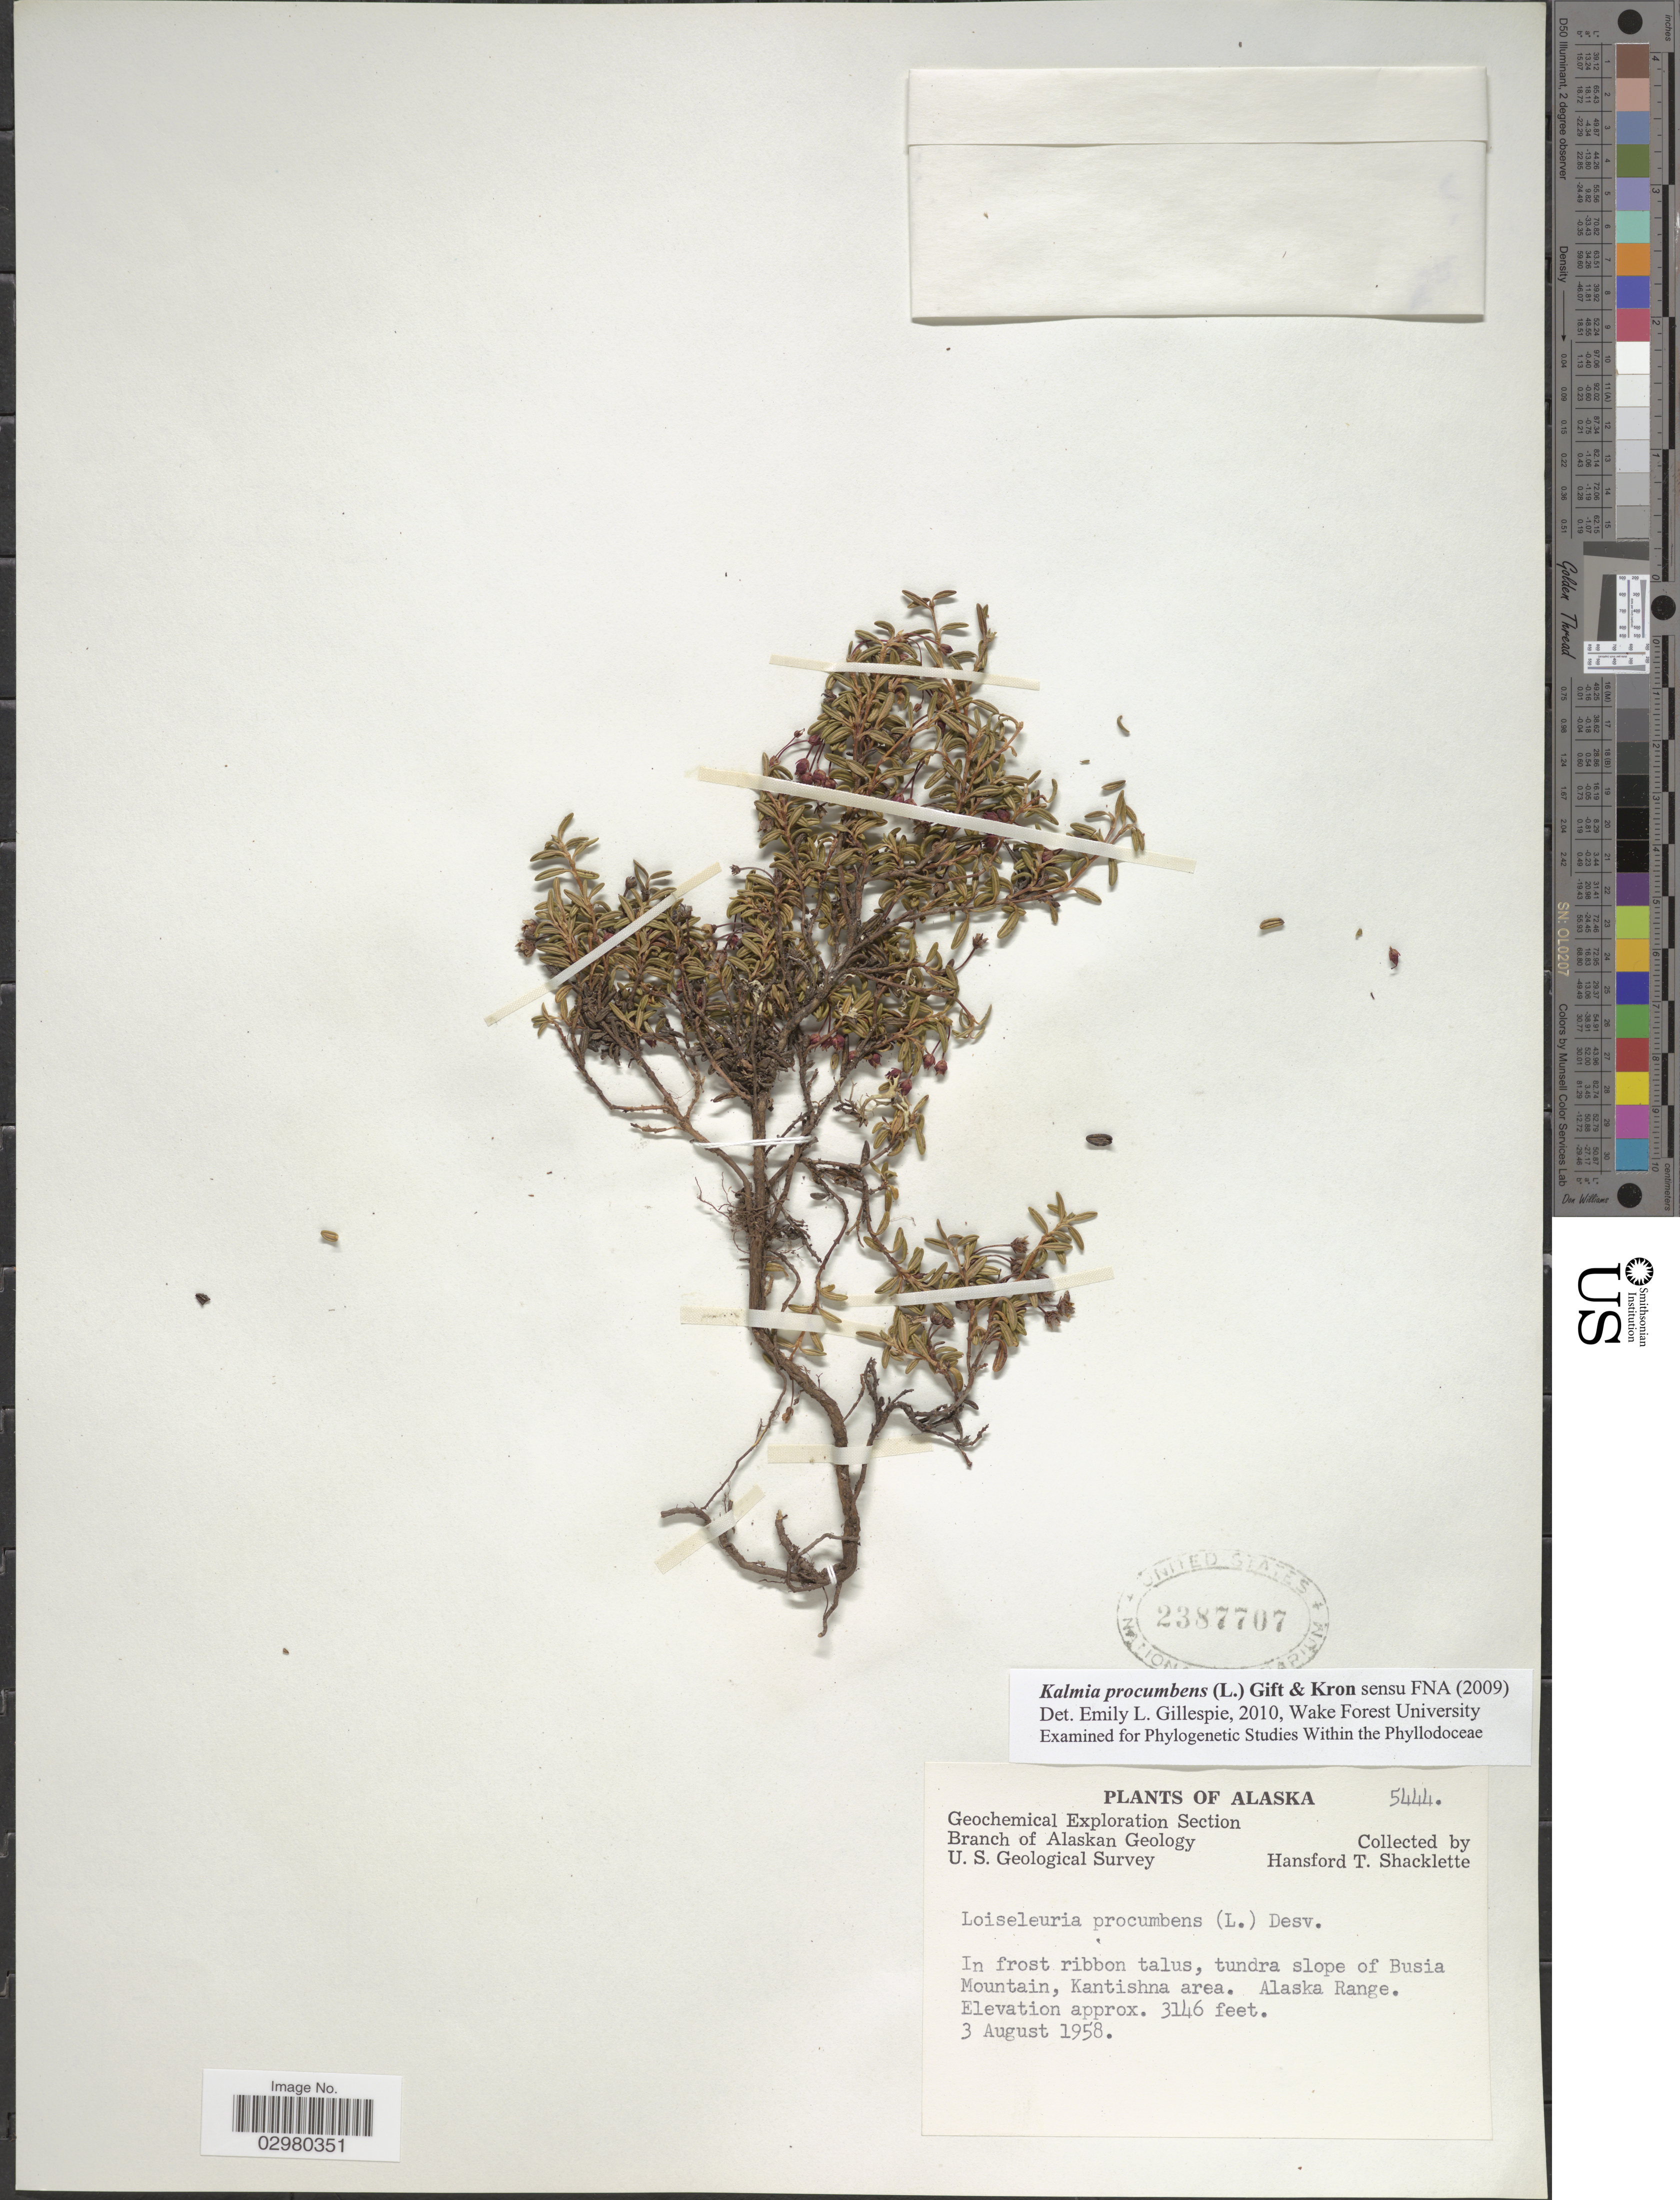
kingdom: Plantae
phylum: Tracheophyta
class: Magnoliopsida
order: Ericales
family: Ericaceae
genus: Loiseleuria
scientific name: Loiseleuria procumbens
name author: (L.) Desv.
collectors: H. Shacklette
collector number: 5444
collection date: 1958-08-03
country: United States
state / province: Alaska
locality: In frost ribbon talus, tundra slope of Busia Mountain, Kantishna area. Alaska Range.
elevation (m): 959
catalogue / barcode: US 2387707